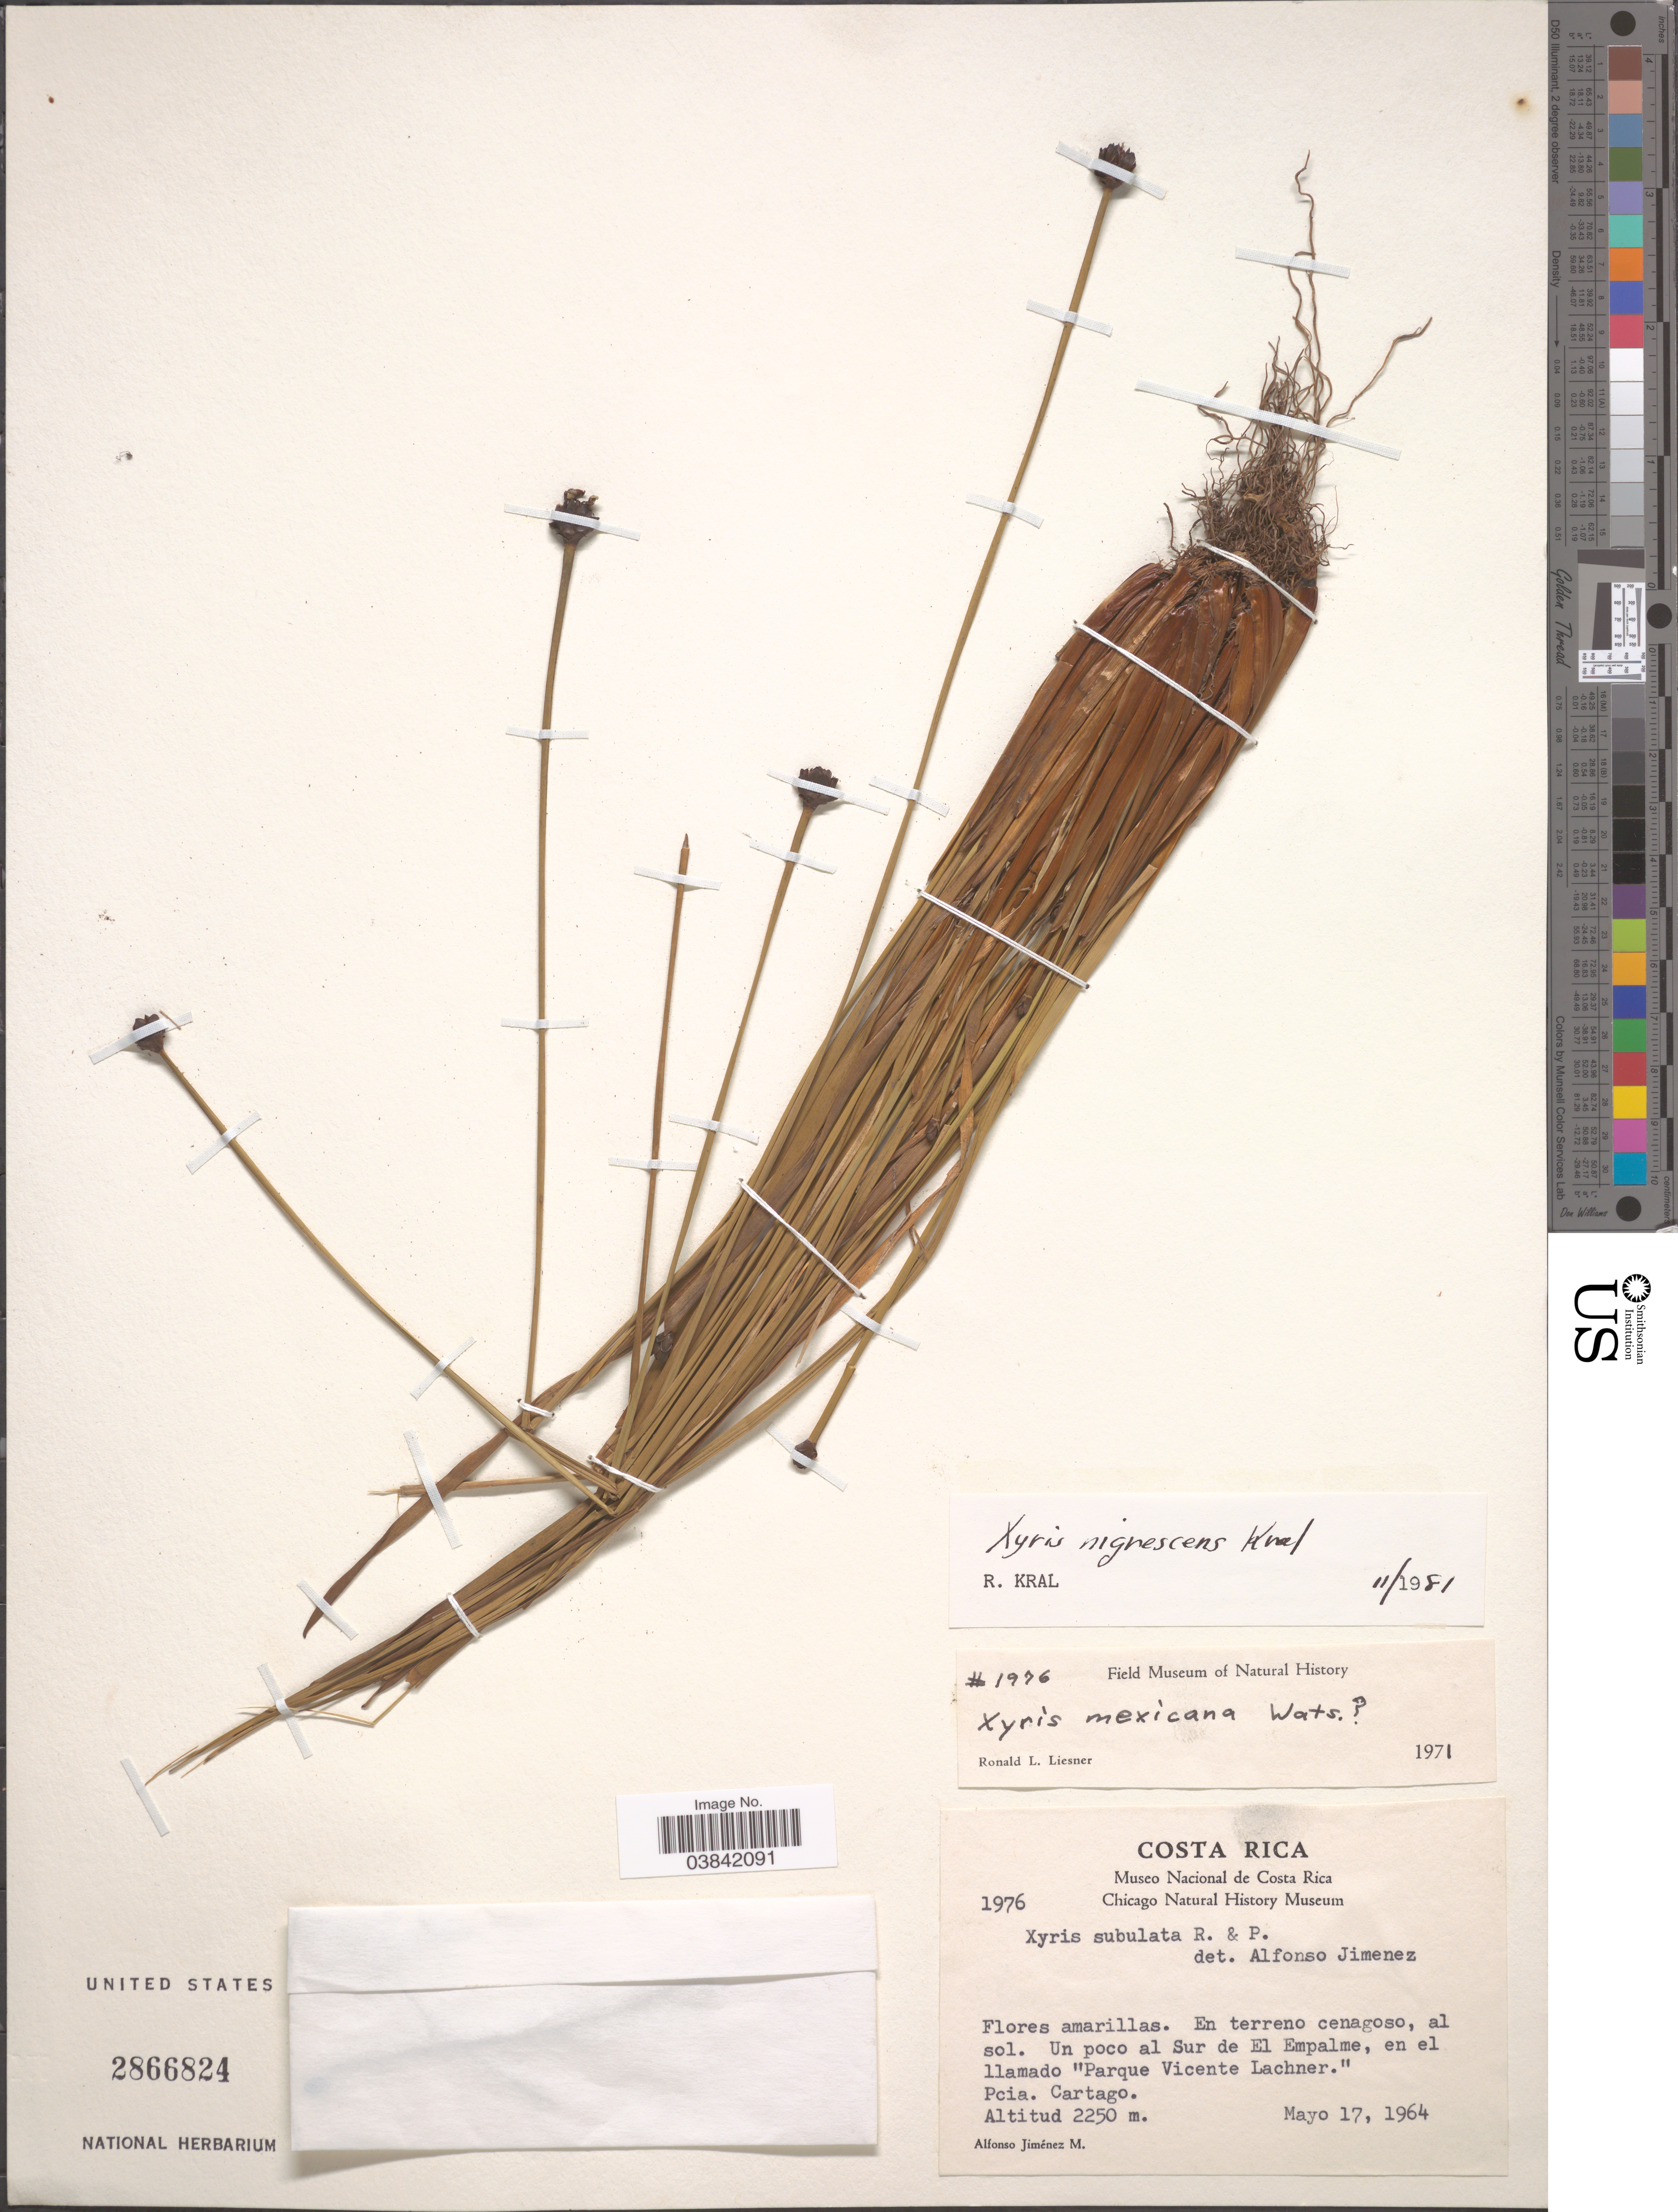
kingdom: Plantae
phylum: Tracheophyta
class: Liliopsida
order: Poales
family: Xyridaceae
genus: Xyris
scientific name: Xyris nigrescens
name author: Kral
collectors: A. Jimenez M.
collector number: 1976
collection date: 1964-05-17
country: Costa Rica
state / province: Cartago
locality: En terreno cenagoso, al sol. Un poco al Sur de El Empalme, en el llamado 'Parque Vicente Lachner.' Pcia. Cartago.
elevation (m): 2250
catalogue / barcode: US 2866824